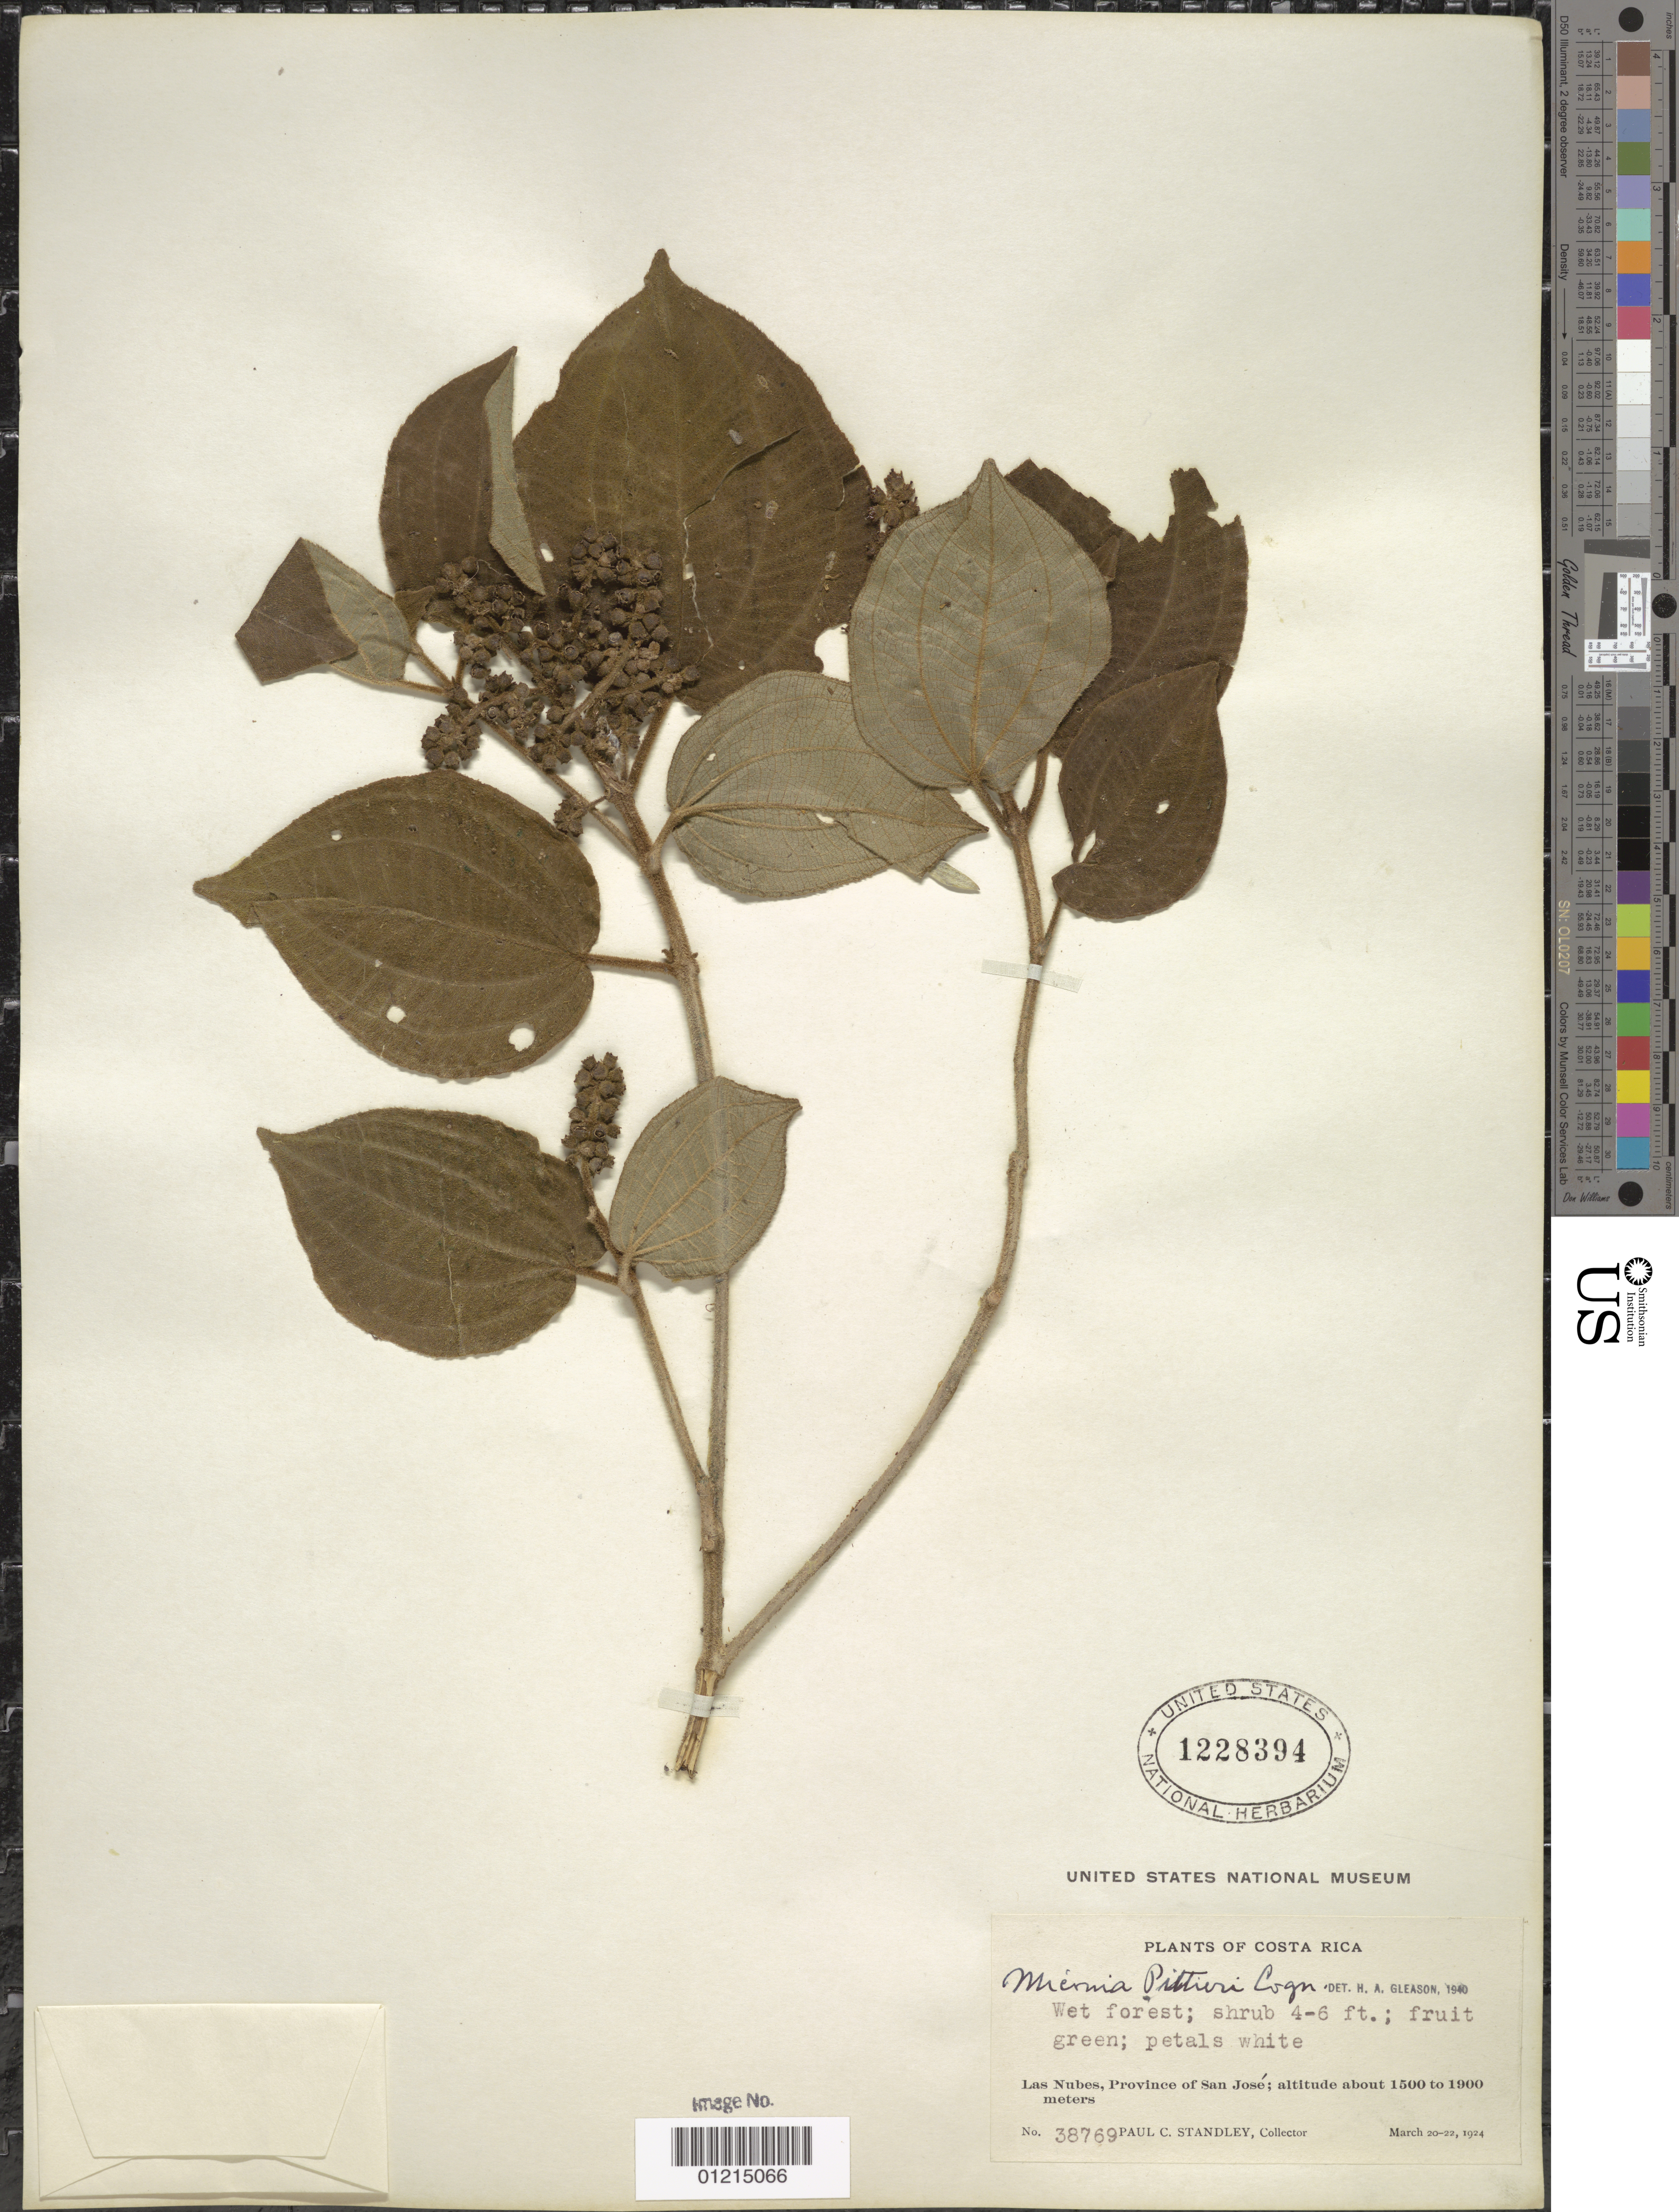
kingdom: Plantae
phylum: Tracheophyta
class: Magnoliopsida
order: Myrtales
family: Melastomataceae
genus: Miconia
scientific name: Miconia pittieri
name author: Cogn. in A. DC.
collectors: P. C. Standley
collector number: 38769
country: Costa Rica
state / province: San José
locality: Las Nubes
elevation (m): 1500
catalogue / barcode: US 1228394